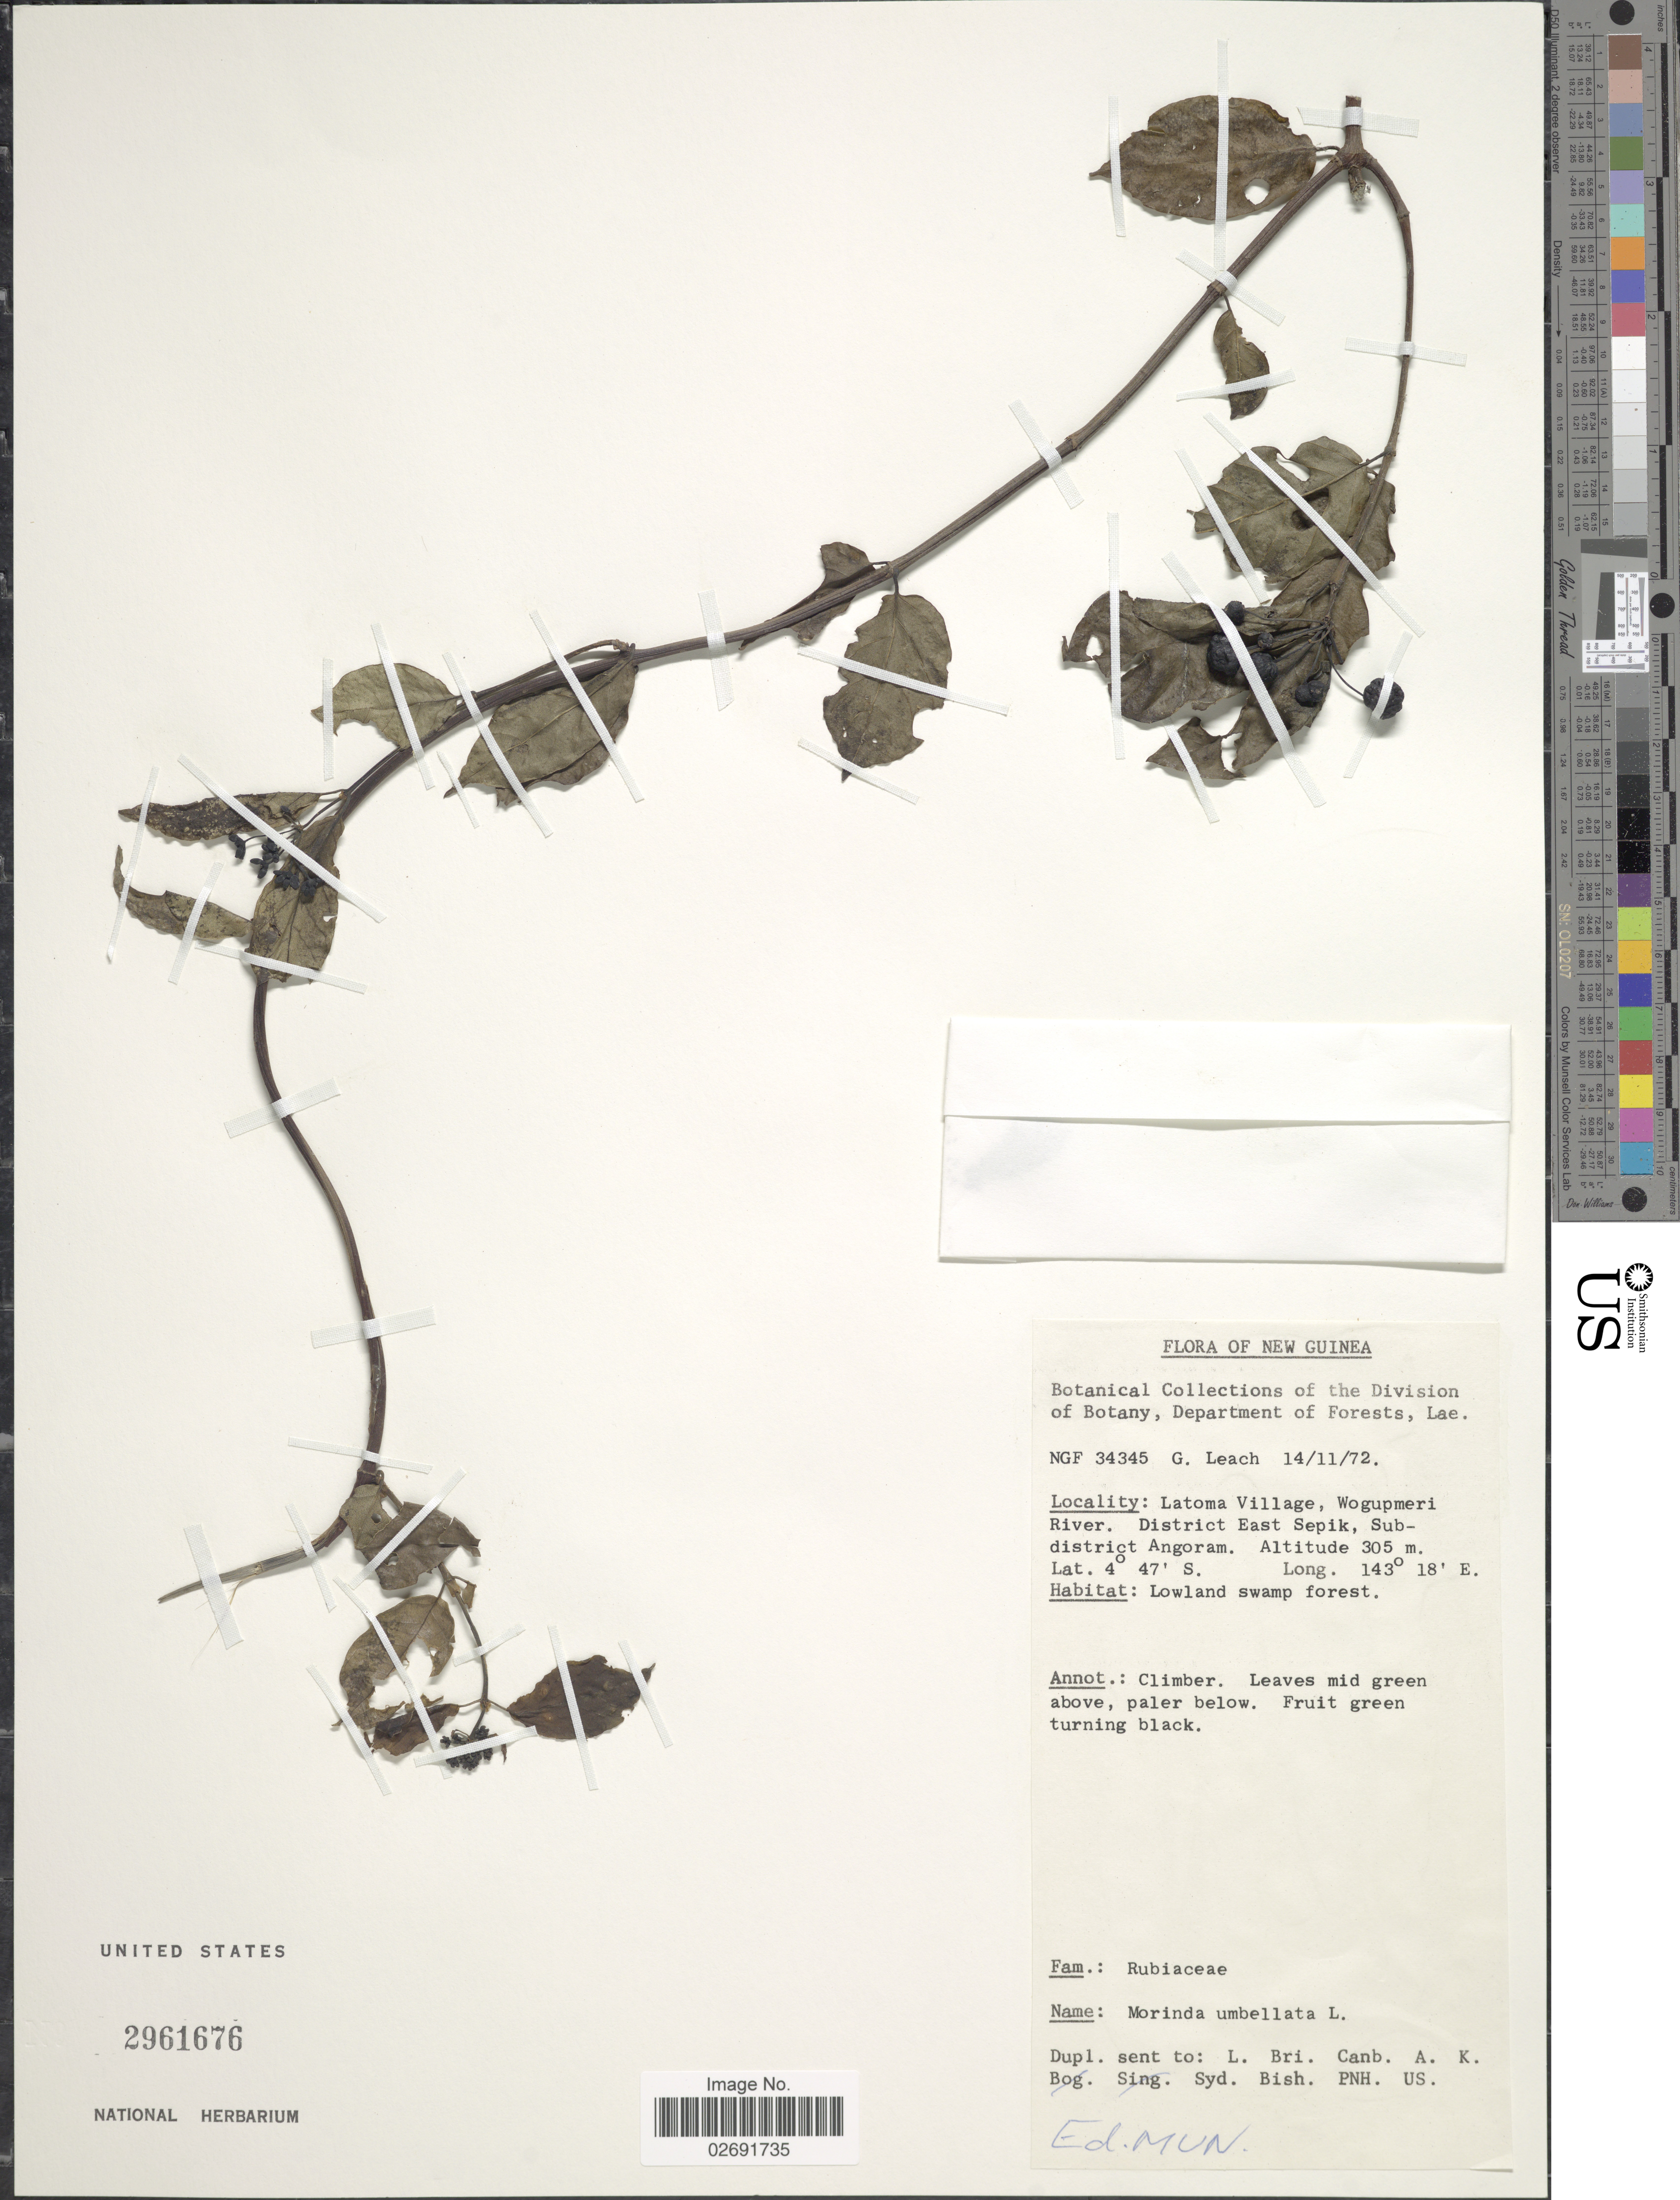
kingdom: Plantae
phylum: Tracheophyta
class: Magnoliopsida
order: Gentianales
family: Rubiaceae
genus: Gynochthodes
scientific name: Gynochthodes umbellata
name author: (L.) Razafim. & B. Bremer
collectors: G. Leach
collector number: NGF34345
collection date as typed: Transcribed d/m/y: 14/11/72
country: Papua New Guinea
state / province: East Sepik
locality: New Guinea. Latoma Village, Wogupmeri River. District East Sepik, Sub-district Angoram.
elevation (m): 305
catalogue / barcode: US 2961676